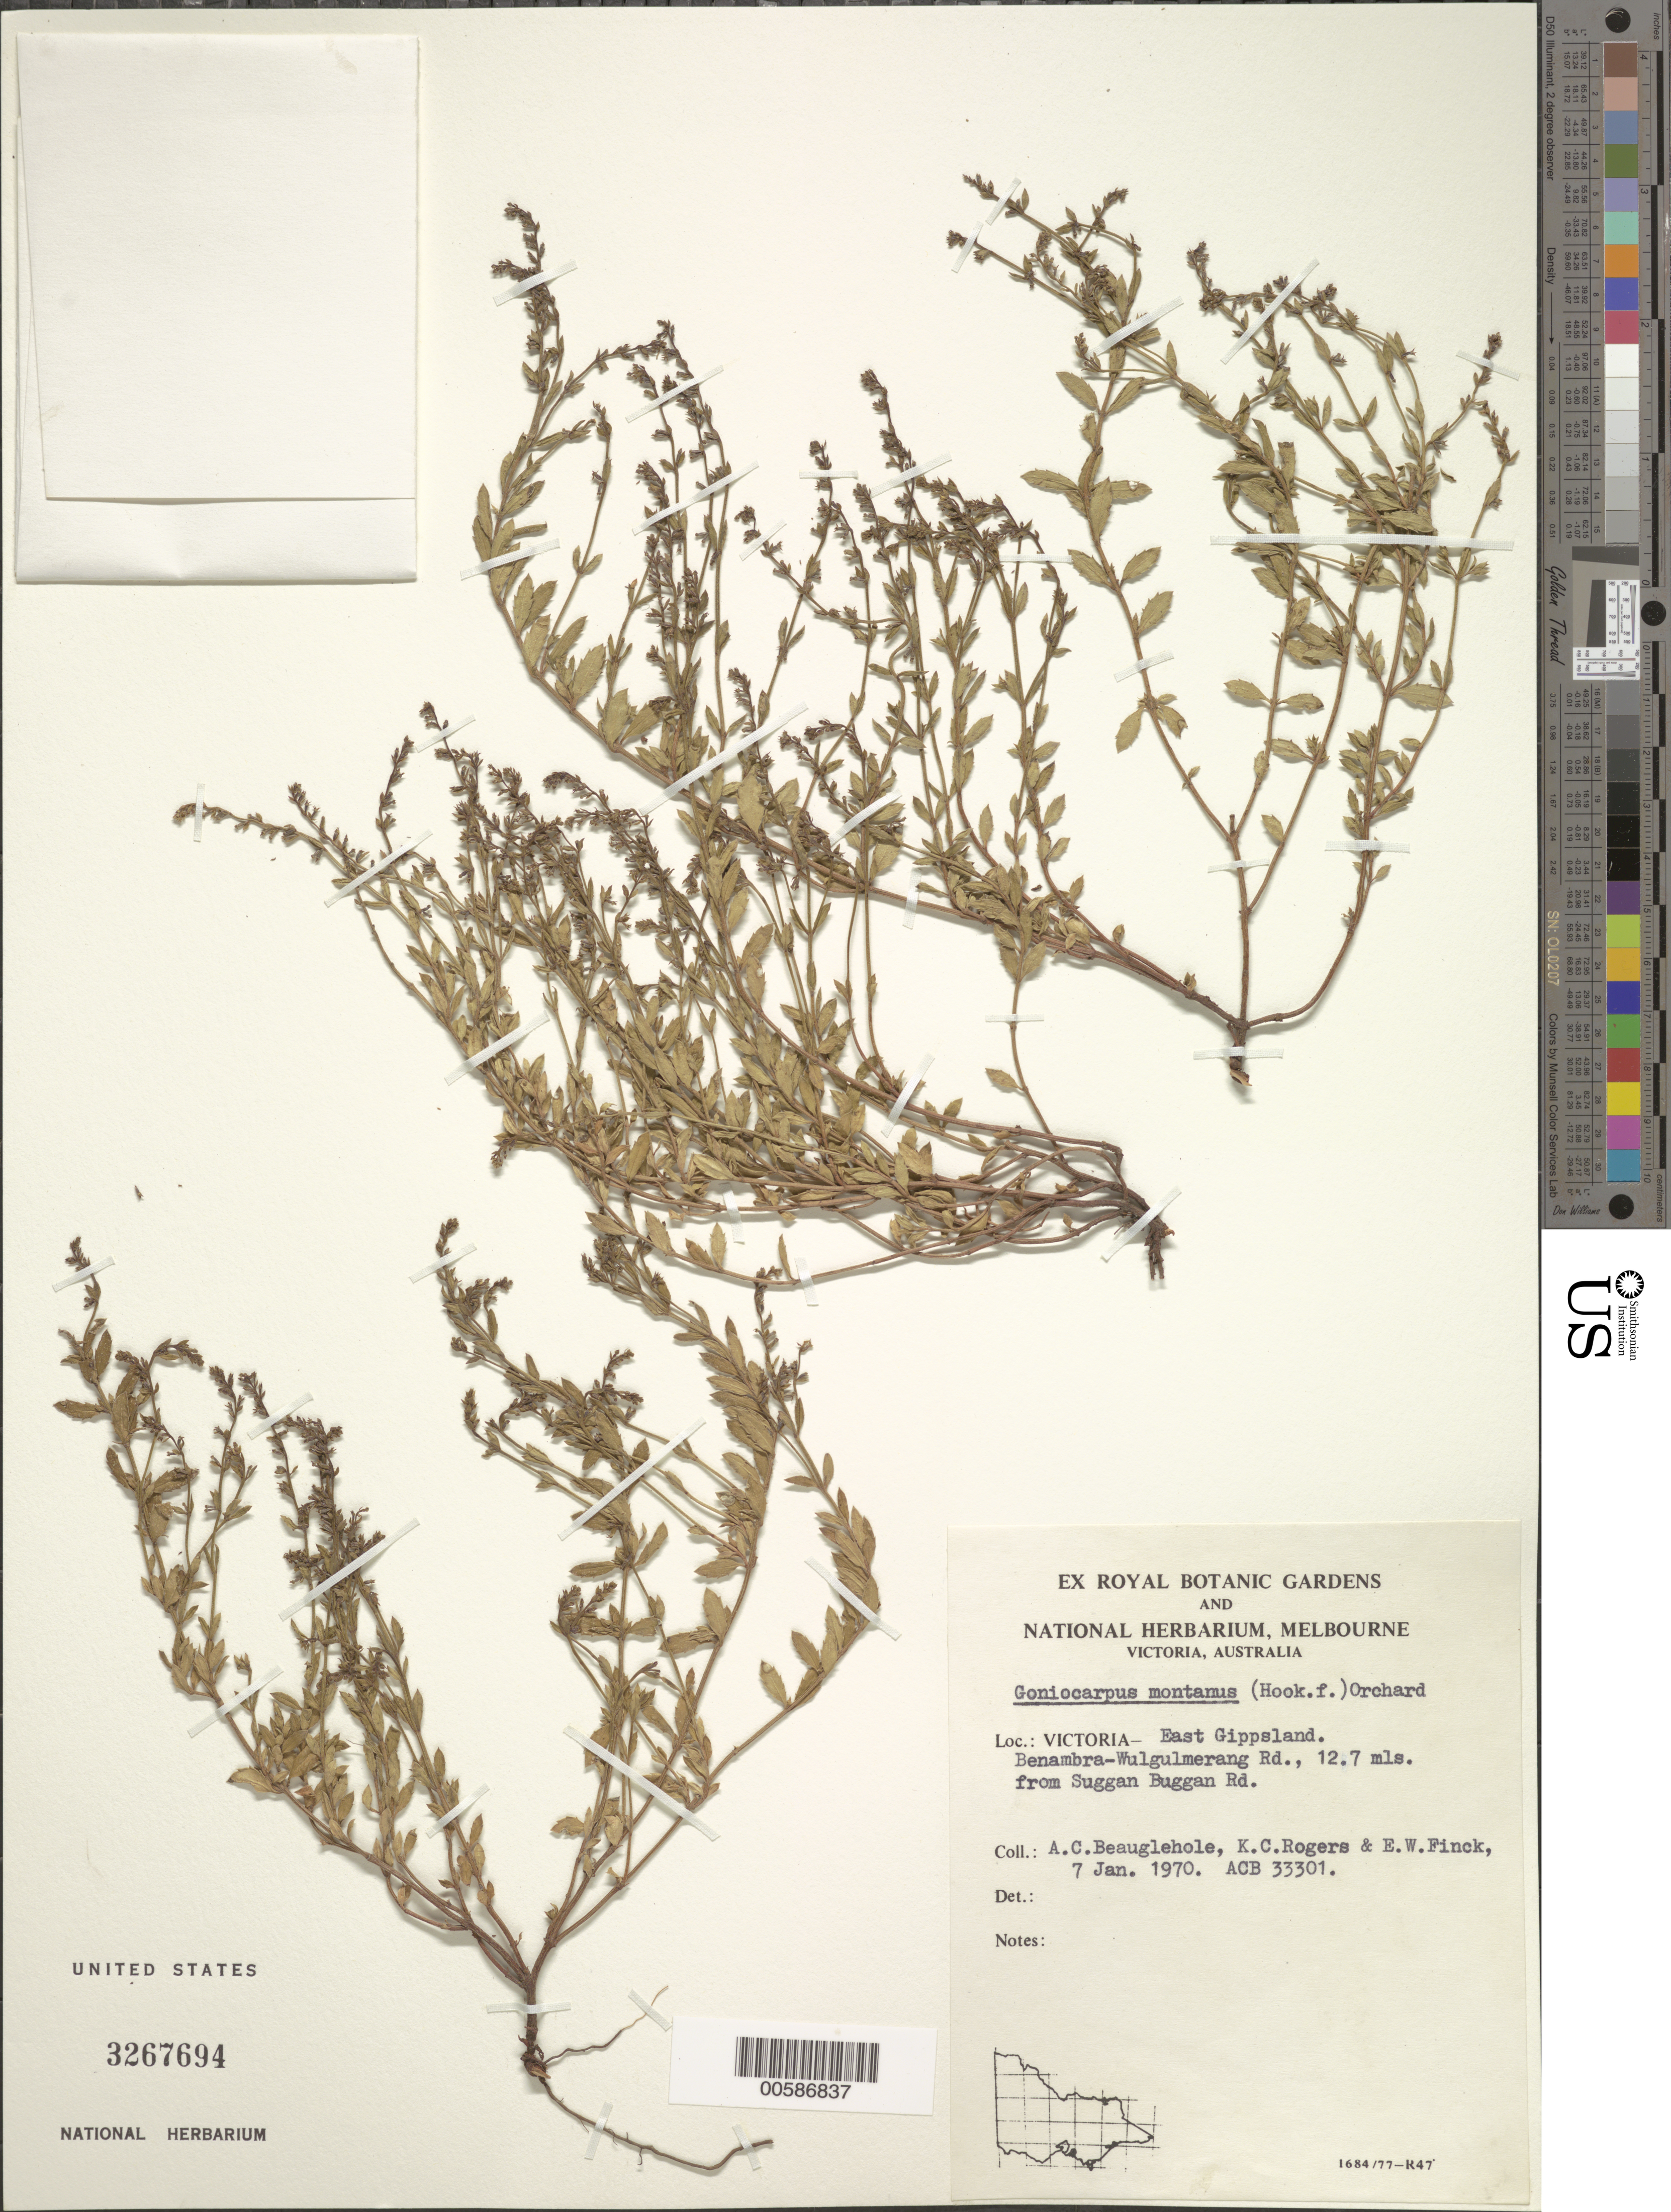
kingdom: Plantae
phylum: Tracheophyta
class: Magnoliopsida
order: Saxifragales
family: Haloragaceae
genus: Gonocarpus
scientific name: Gonocarpus montanus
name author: (Hook.) Orchard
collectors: A. Beauglehole, K. Rogers & E. Finck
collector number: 33301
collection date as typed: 07 Jan 1970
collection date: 1970-01-07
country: Australia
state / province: Victoria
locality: East Gippsland, Benambra-Wulgulmerang Road, from Suggan Buggan Rd.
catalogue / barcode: US 3267694